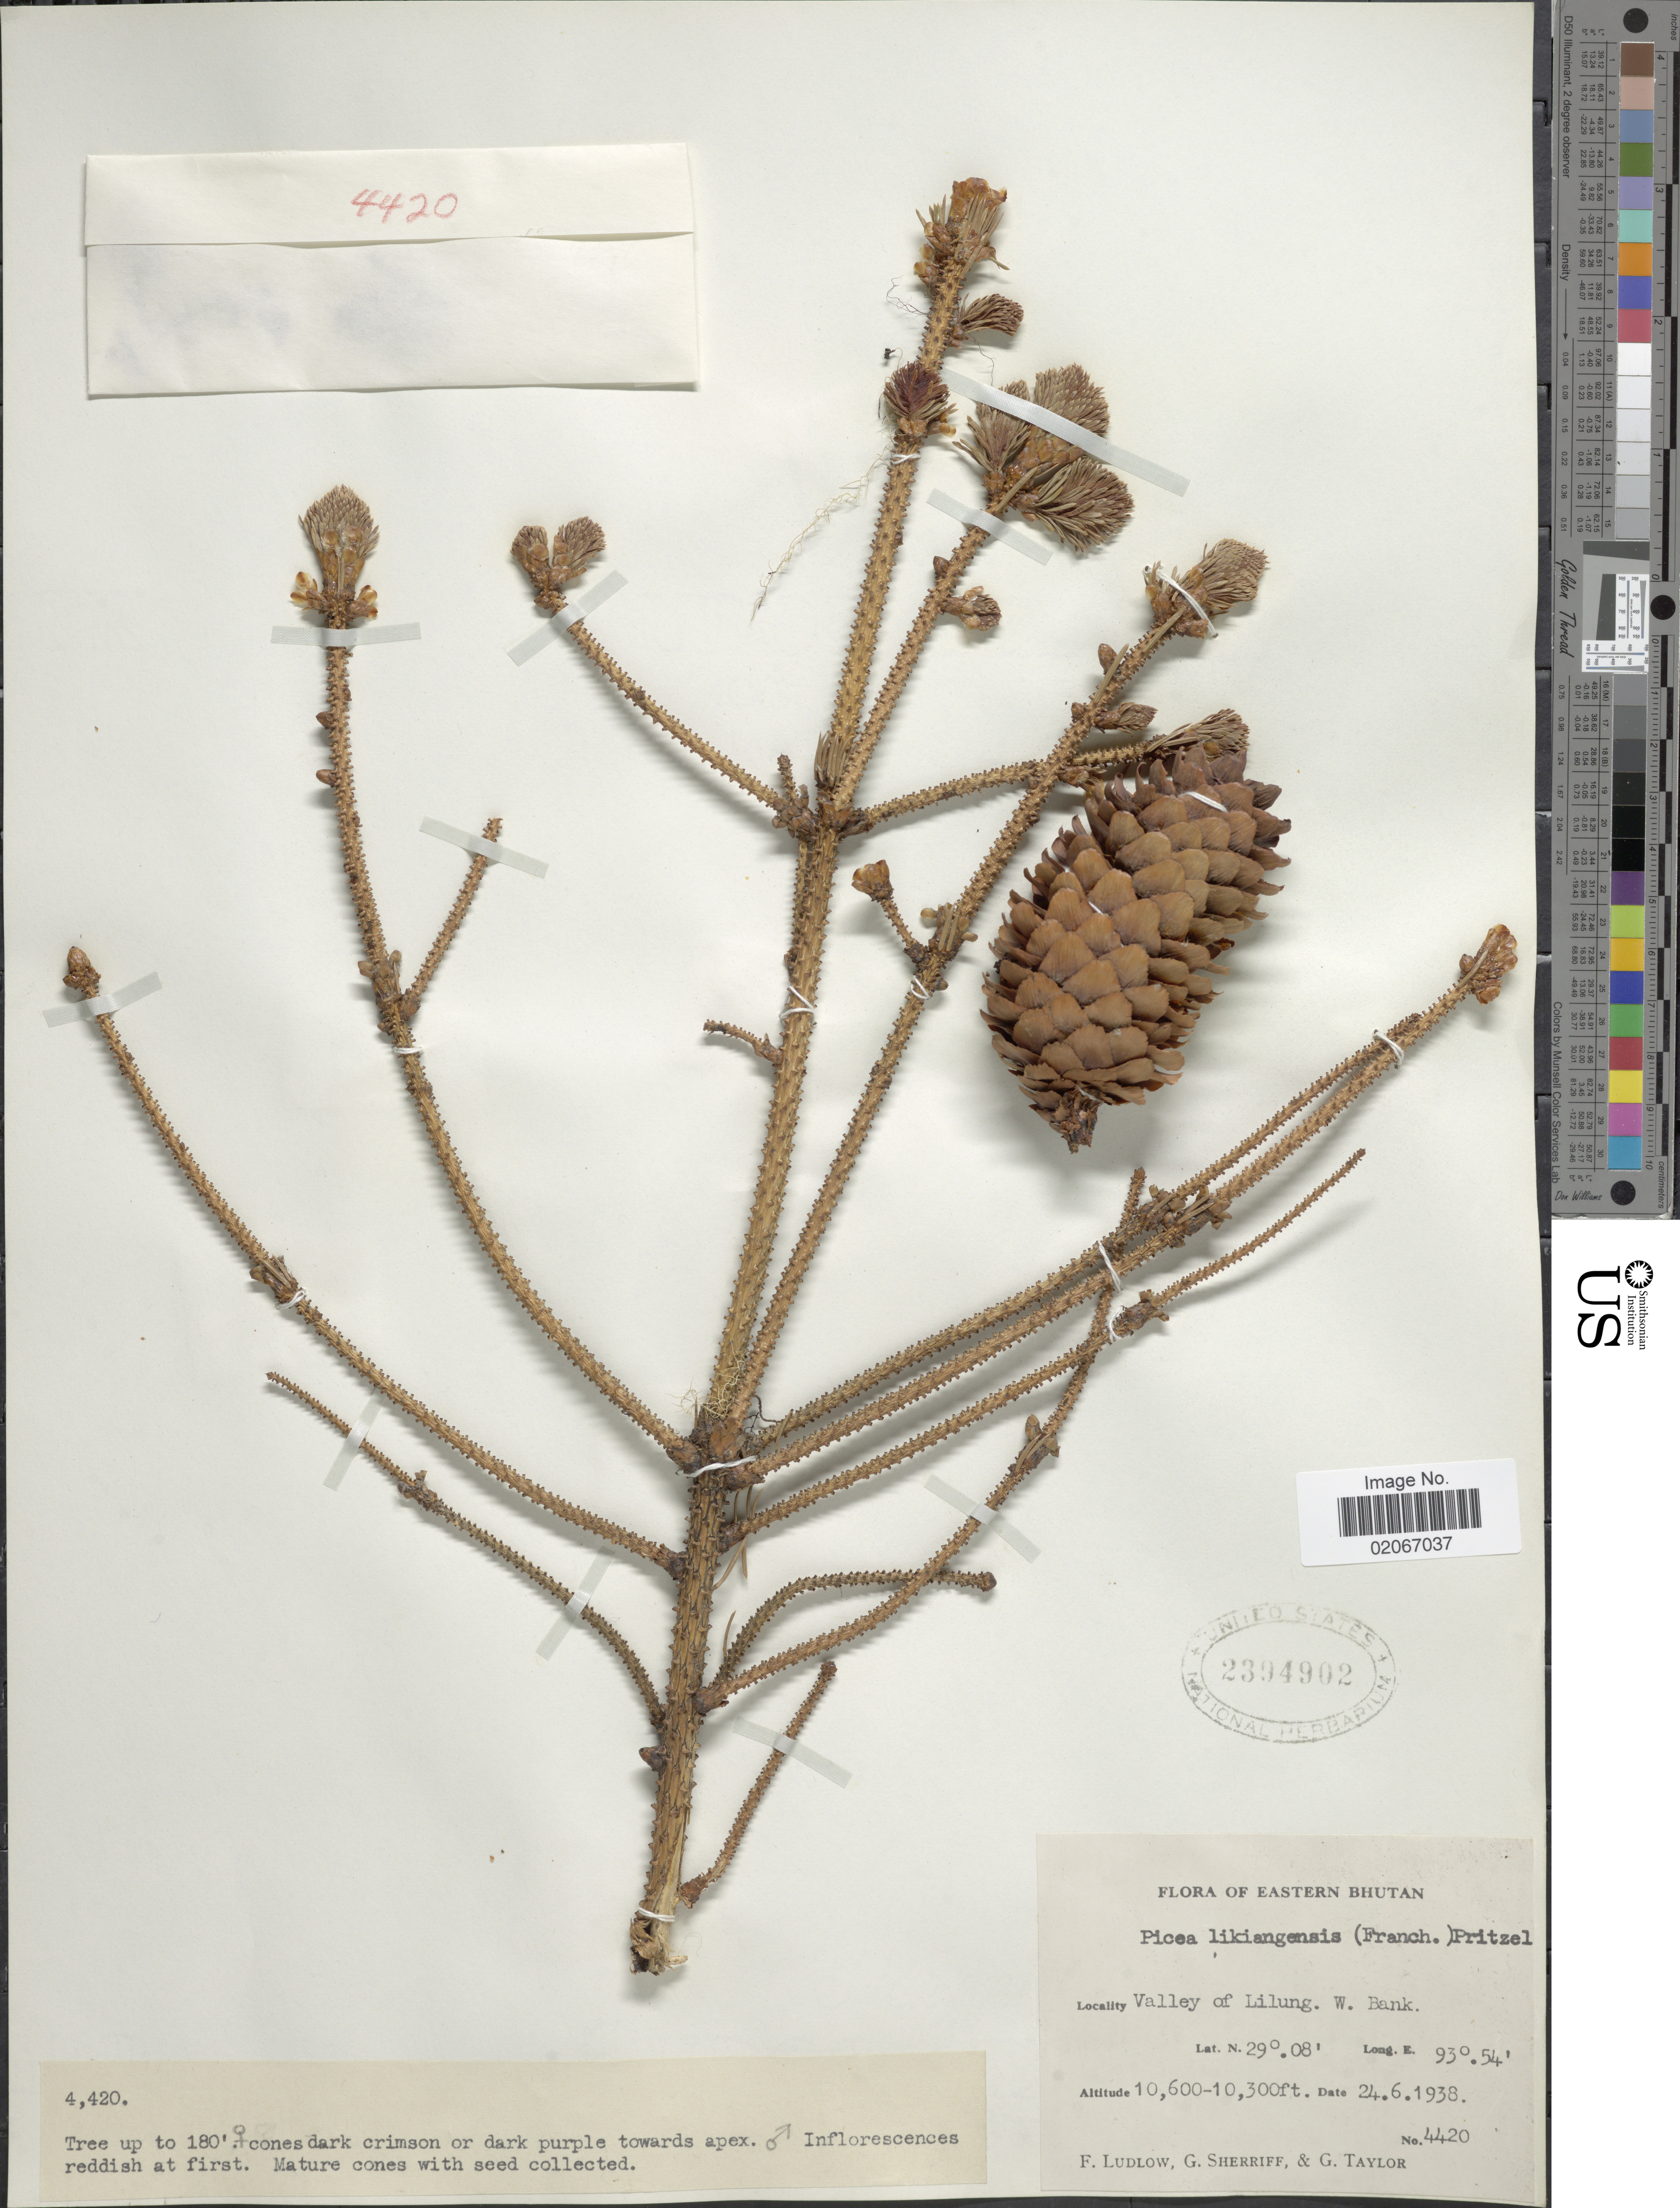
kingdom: Plantae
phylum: Tracheophyta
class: Pinopsida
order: Pinales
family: Pinaceae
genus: Picea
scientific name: Picea likiangensis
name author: (Franch.) E. Pritz.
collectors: F. Ludlow, G. Sherriff & G. Taylor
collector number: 4420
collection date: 1938-06-24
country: Bhutan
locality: Eastern Bhutan. Valley of Lilung, W. Bank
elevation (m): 3139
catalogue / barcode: US 2394902